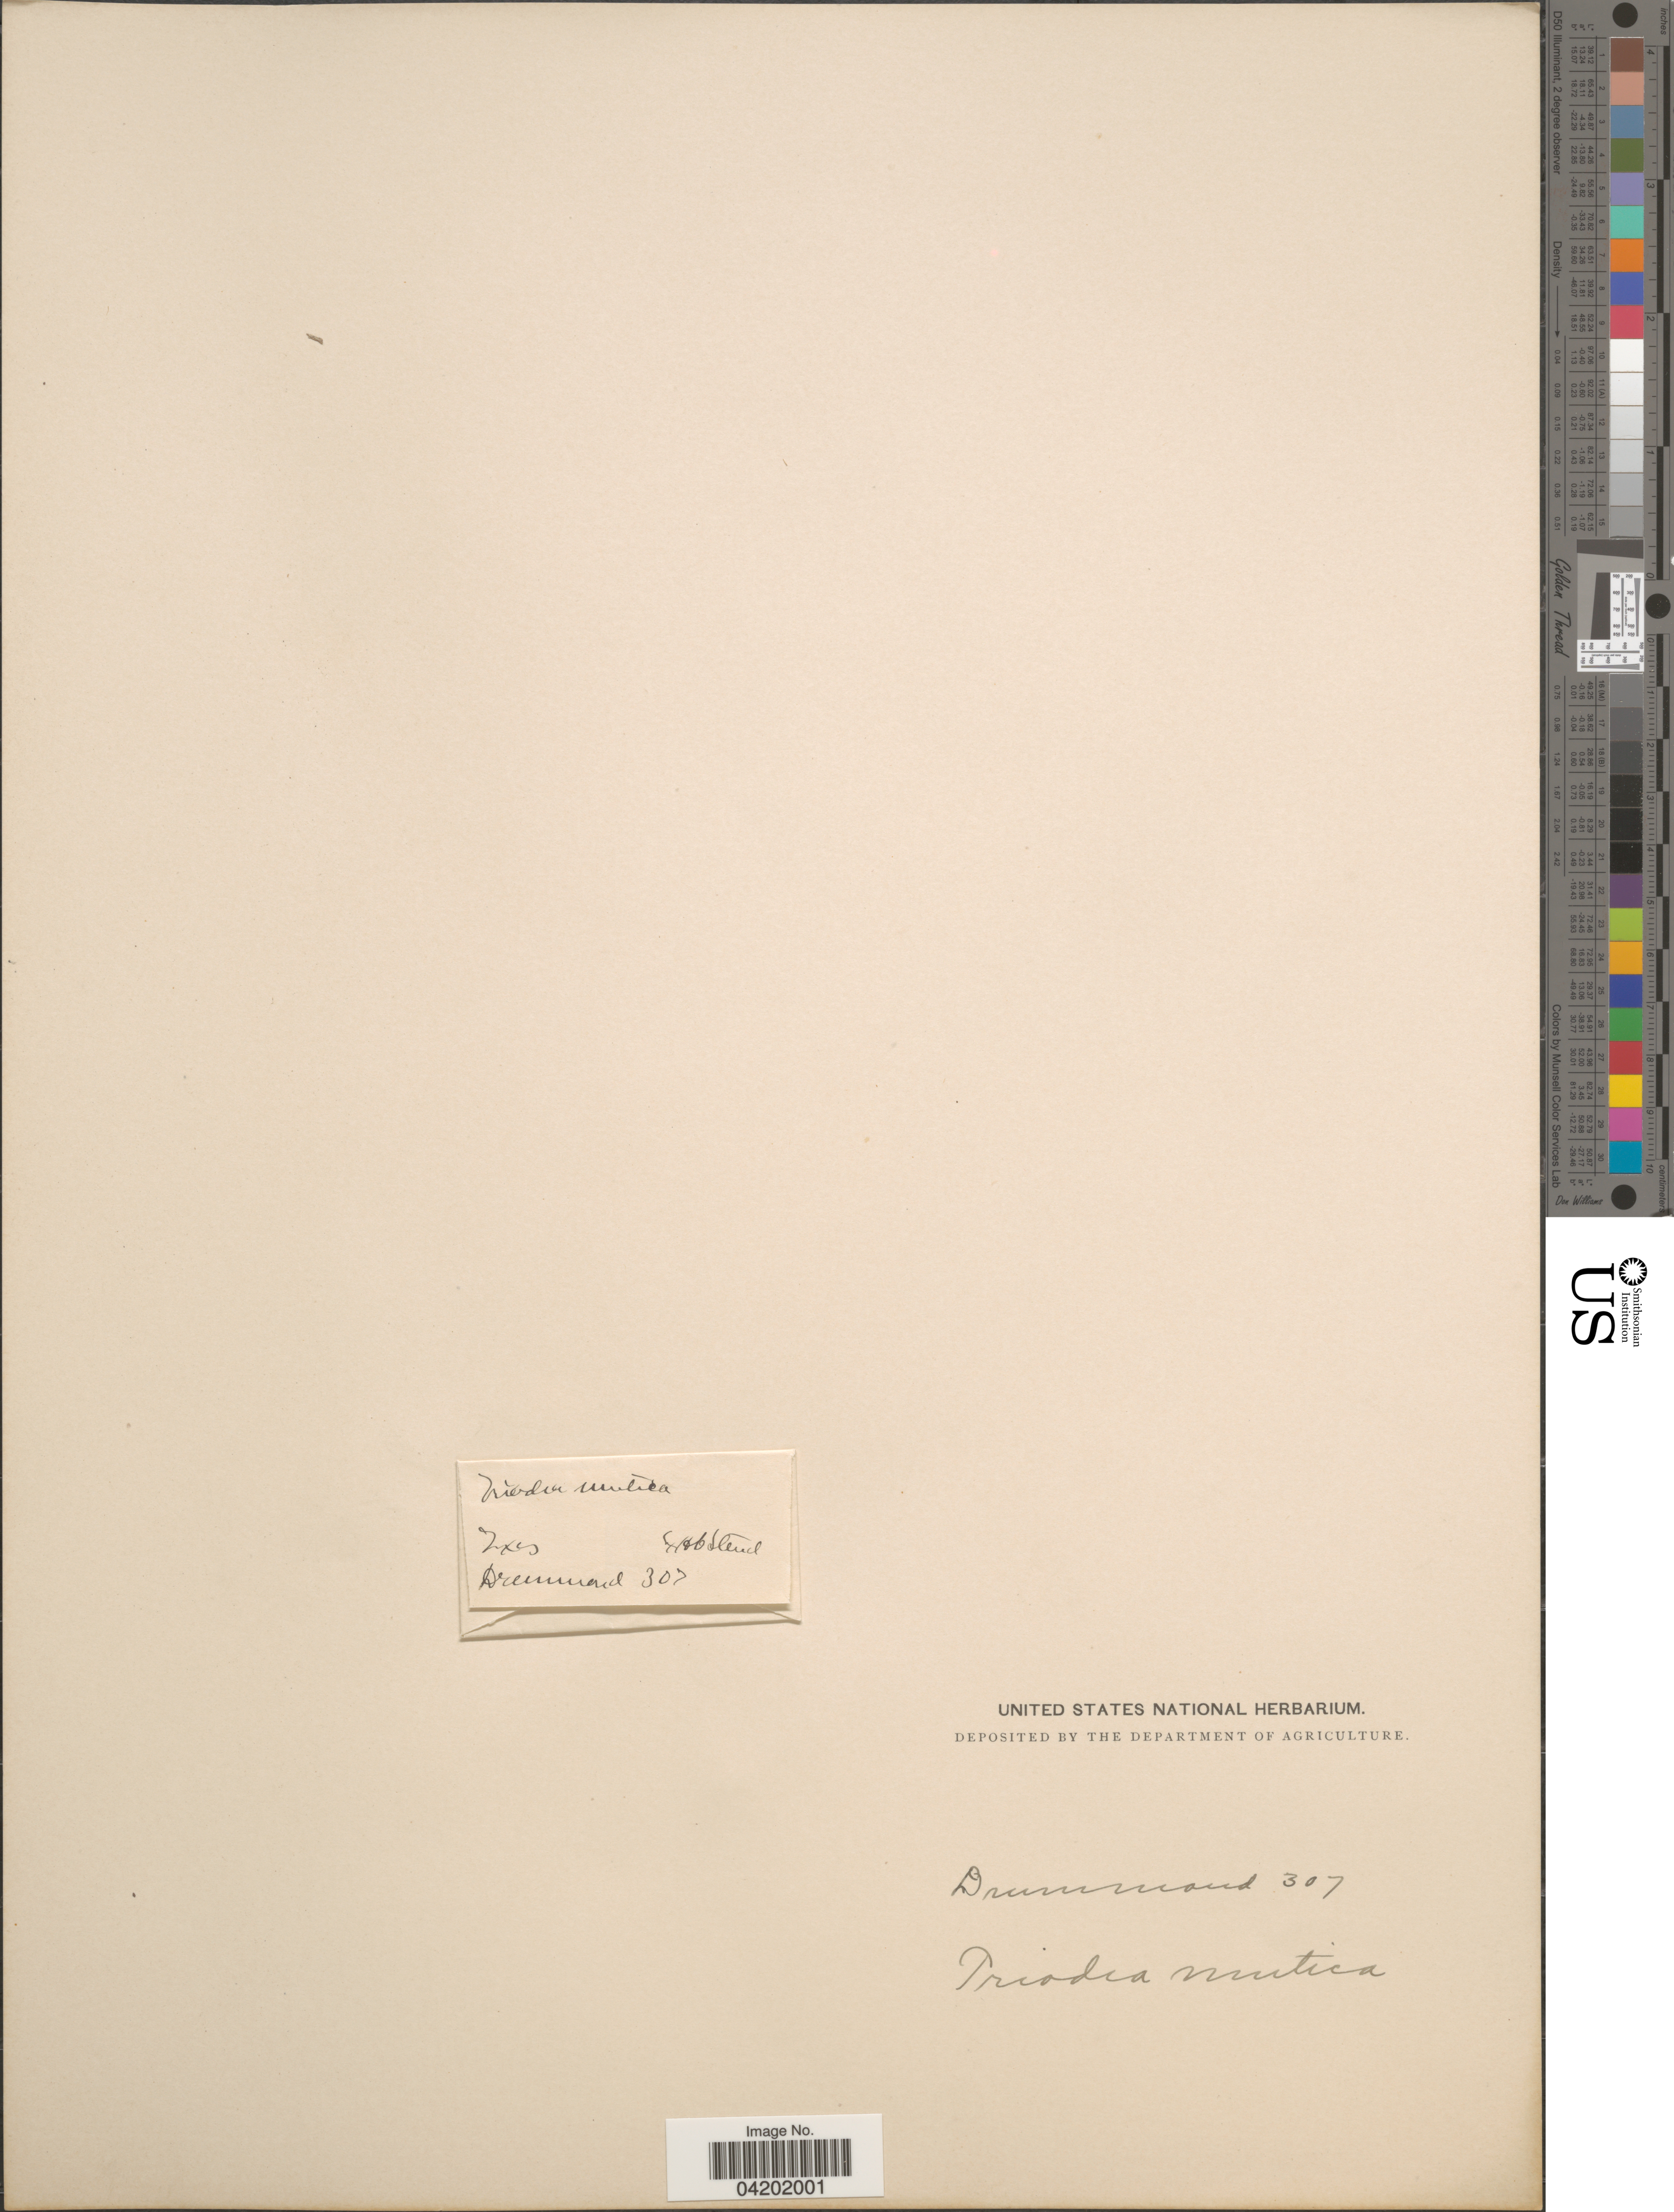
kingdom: Plantae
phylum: Tracheophyta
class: Liliopsida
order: Poales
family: Poaceae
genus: Tridentopsis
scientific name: Tridentopsis mutica var. elongata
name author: P.M. Peterson & Romasch.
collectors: -. Drummond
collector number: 307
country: United States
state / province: Texas